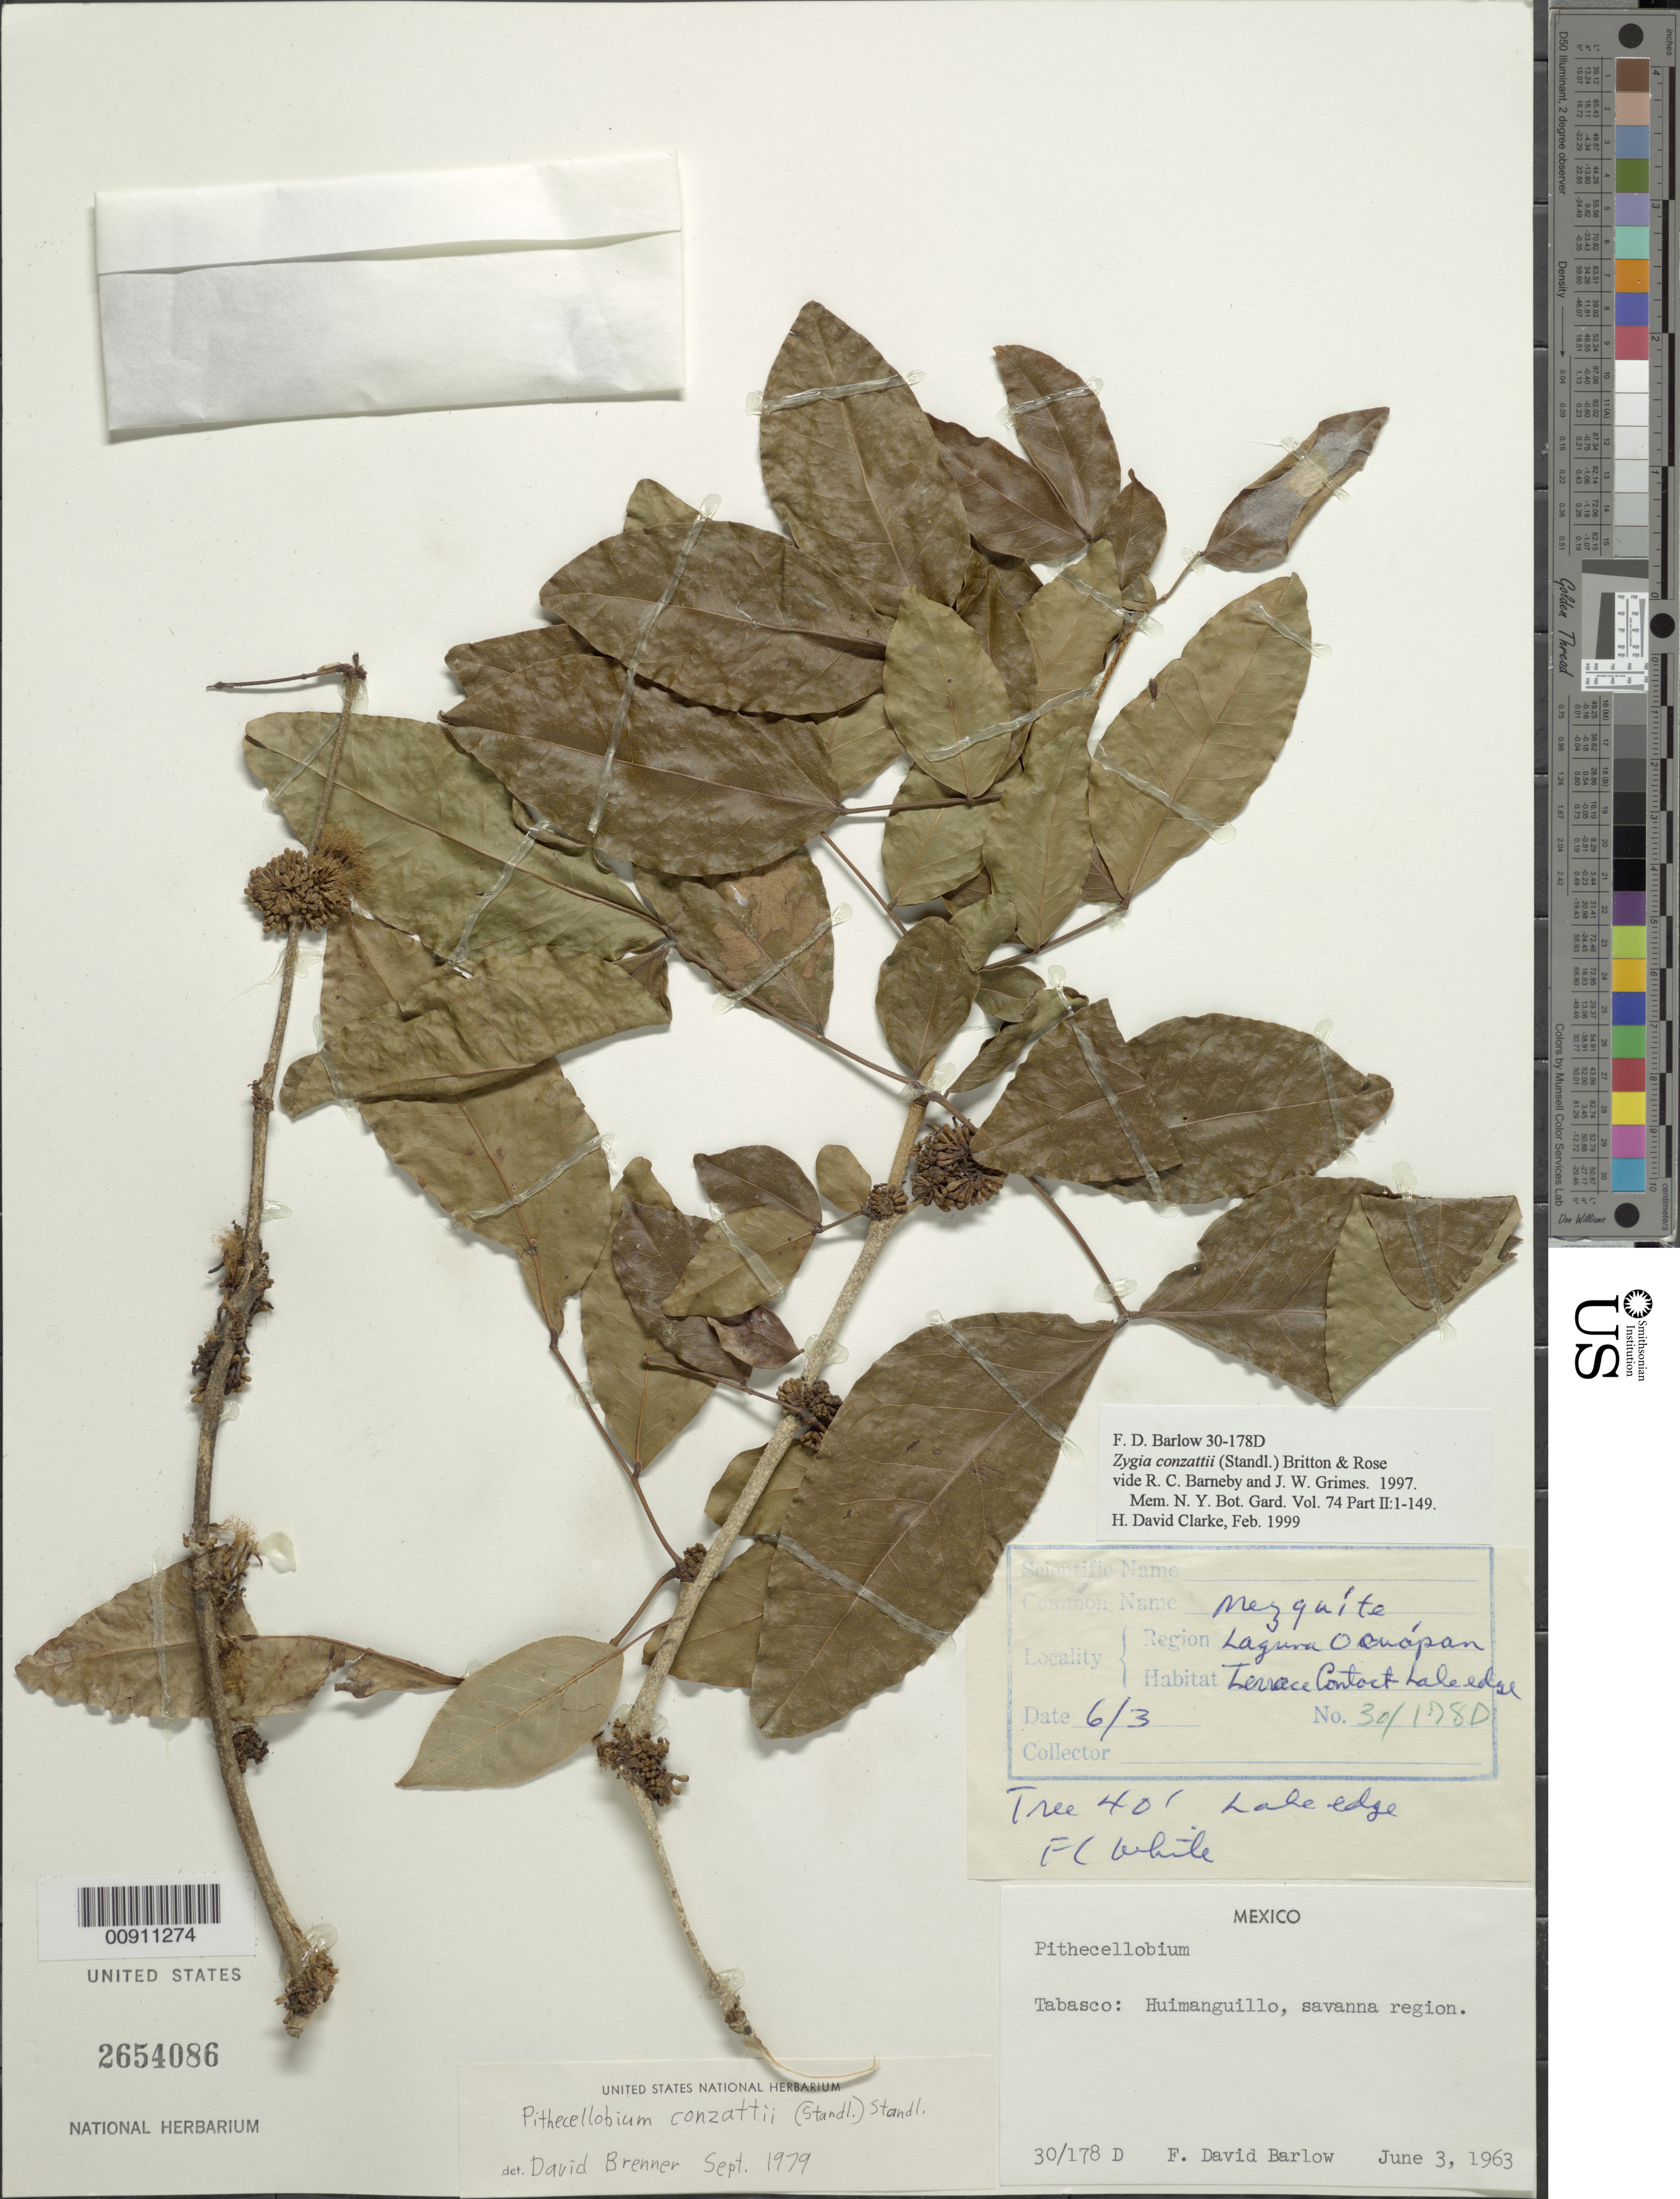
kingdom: Plantae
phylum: Tracheophyta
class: Magnoliopsida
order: Fabales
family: Fabaceae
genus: Zygia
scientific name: Zygia conzattii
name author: (Standl.) Britton & Rose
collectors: F. D. Barlow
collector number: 30/178 D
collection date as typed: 03 Jun 1963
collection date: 1963-06-03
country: Mexico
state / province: Tabasco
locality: Tabasco: Huimanguillo. Laguna Ocuápan.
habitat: Terrace contact lake edge. Savanna region.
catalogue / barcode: US 2654086